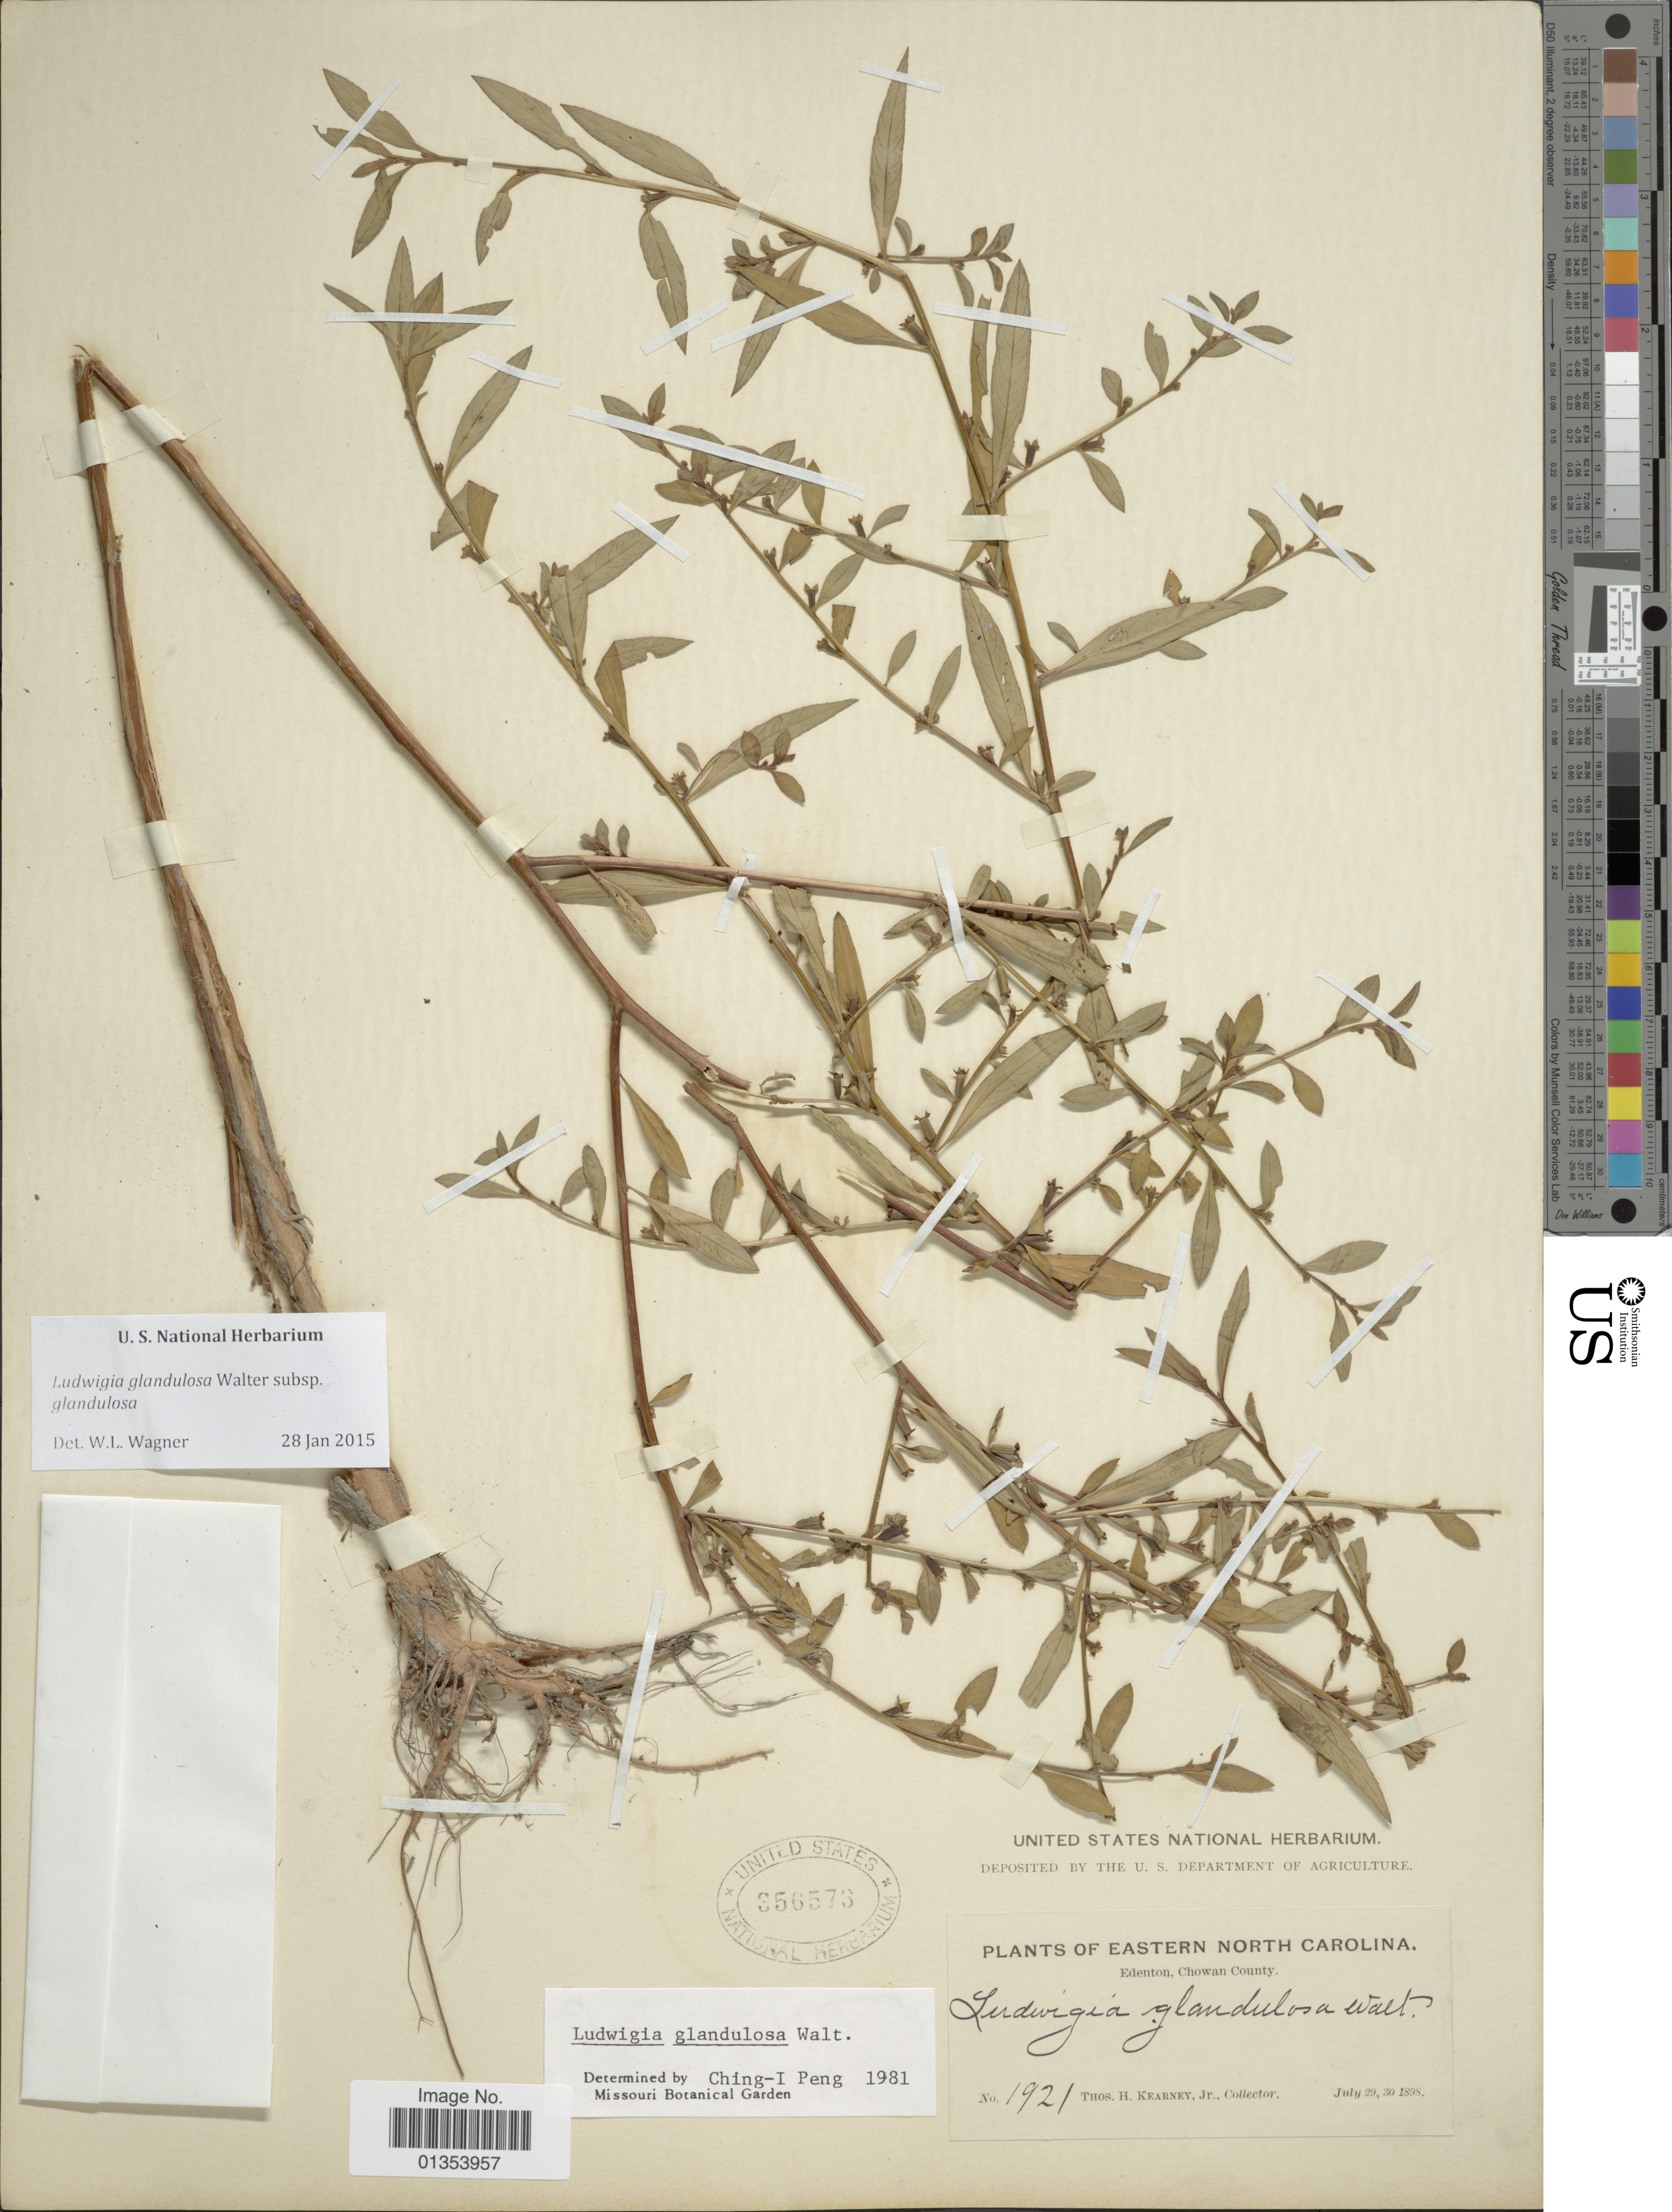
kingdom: Plantae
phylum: Tracheophyta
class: Magnoliopsida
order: Myrtales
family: Onagraceae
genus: Ludwigia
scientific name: Ludwigia glandulosa subsp. glandulosa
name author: Walter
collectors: T. H. Kearney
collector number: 1921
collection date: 1898-07-29/1898-07-30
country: United States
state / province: North Carolina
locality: Eastern North Carolina, Edenton, Chowan County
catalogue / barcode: US 356573